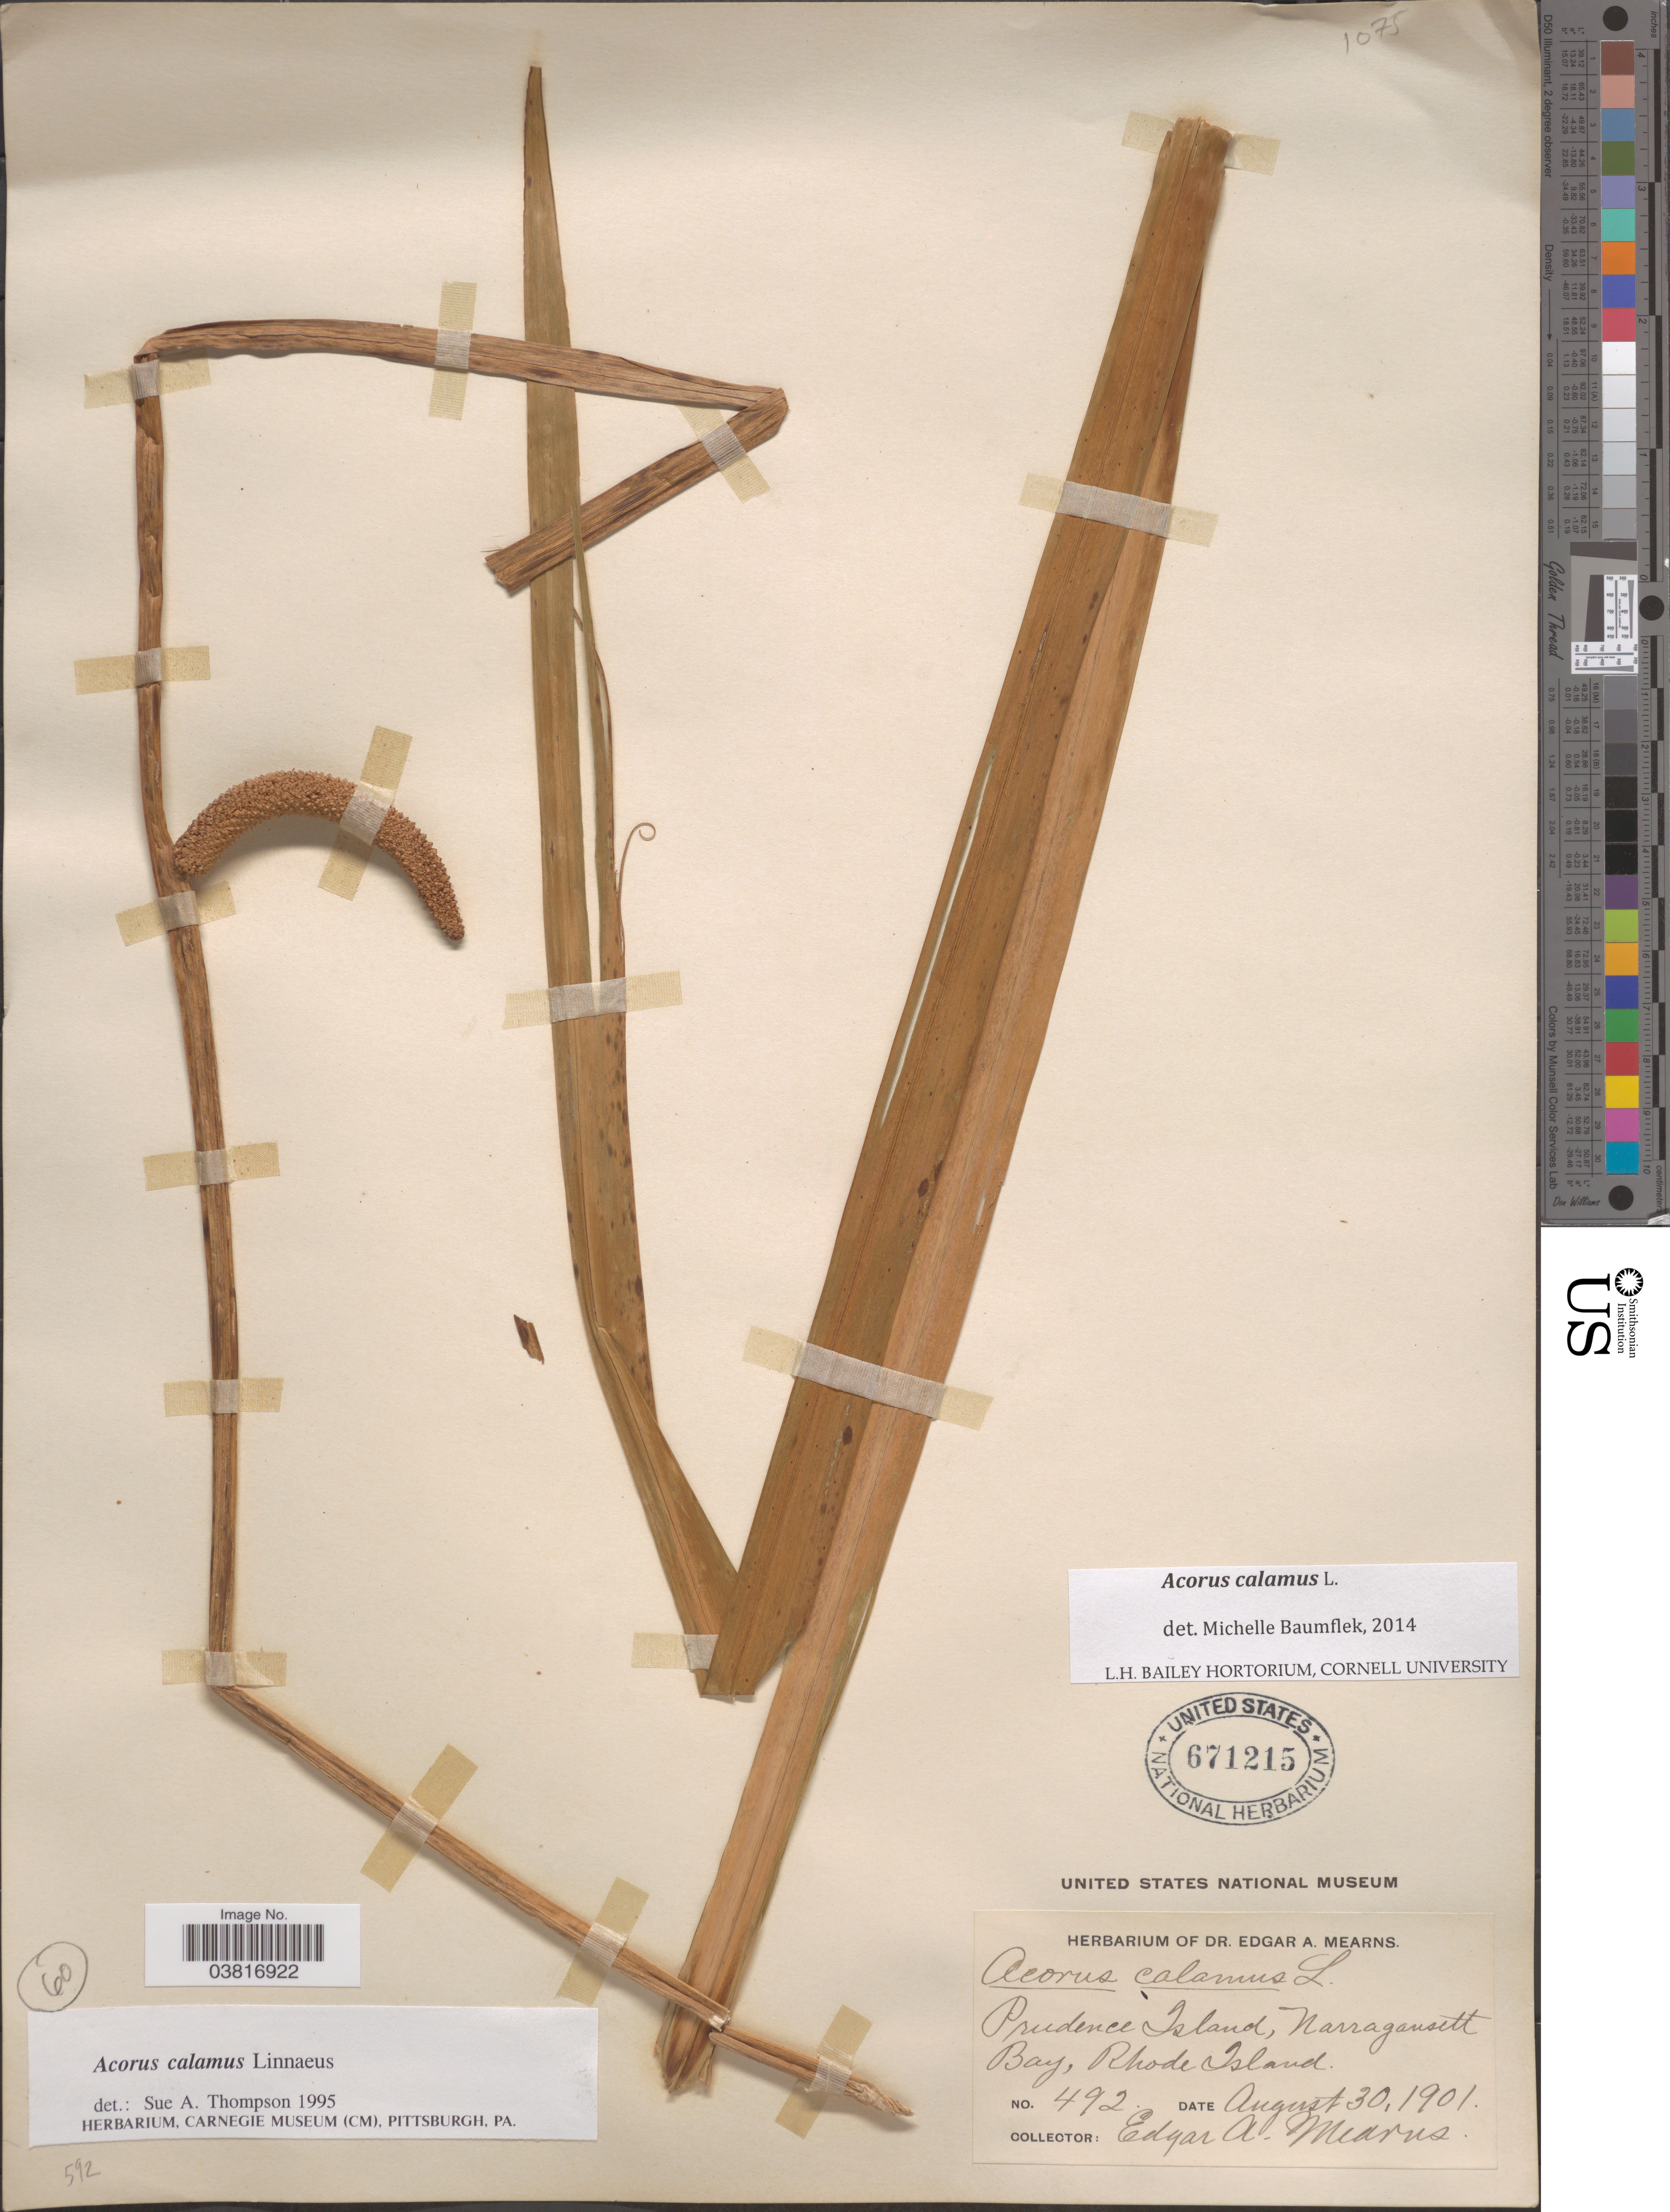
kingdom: Plantae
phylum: Tracheophyta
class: Liliopsida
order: Acorales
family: Acoraceae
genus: Acorus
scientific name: Acorus calamus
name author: L.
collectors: E. A. Mearns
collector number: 492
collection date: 1901-08-30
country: United States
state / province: Rhode Island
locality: Prudence Island, Narragansett Bay.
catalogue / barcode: US 671215